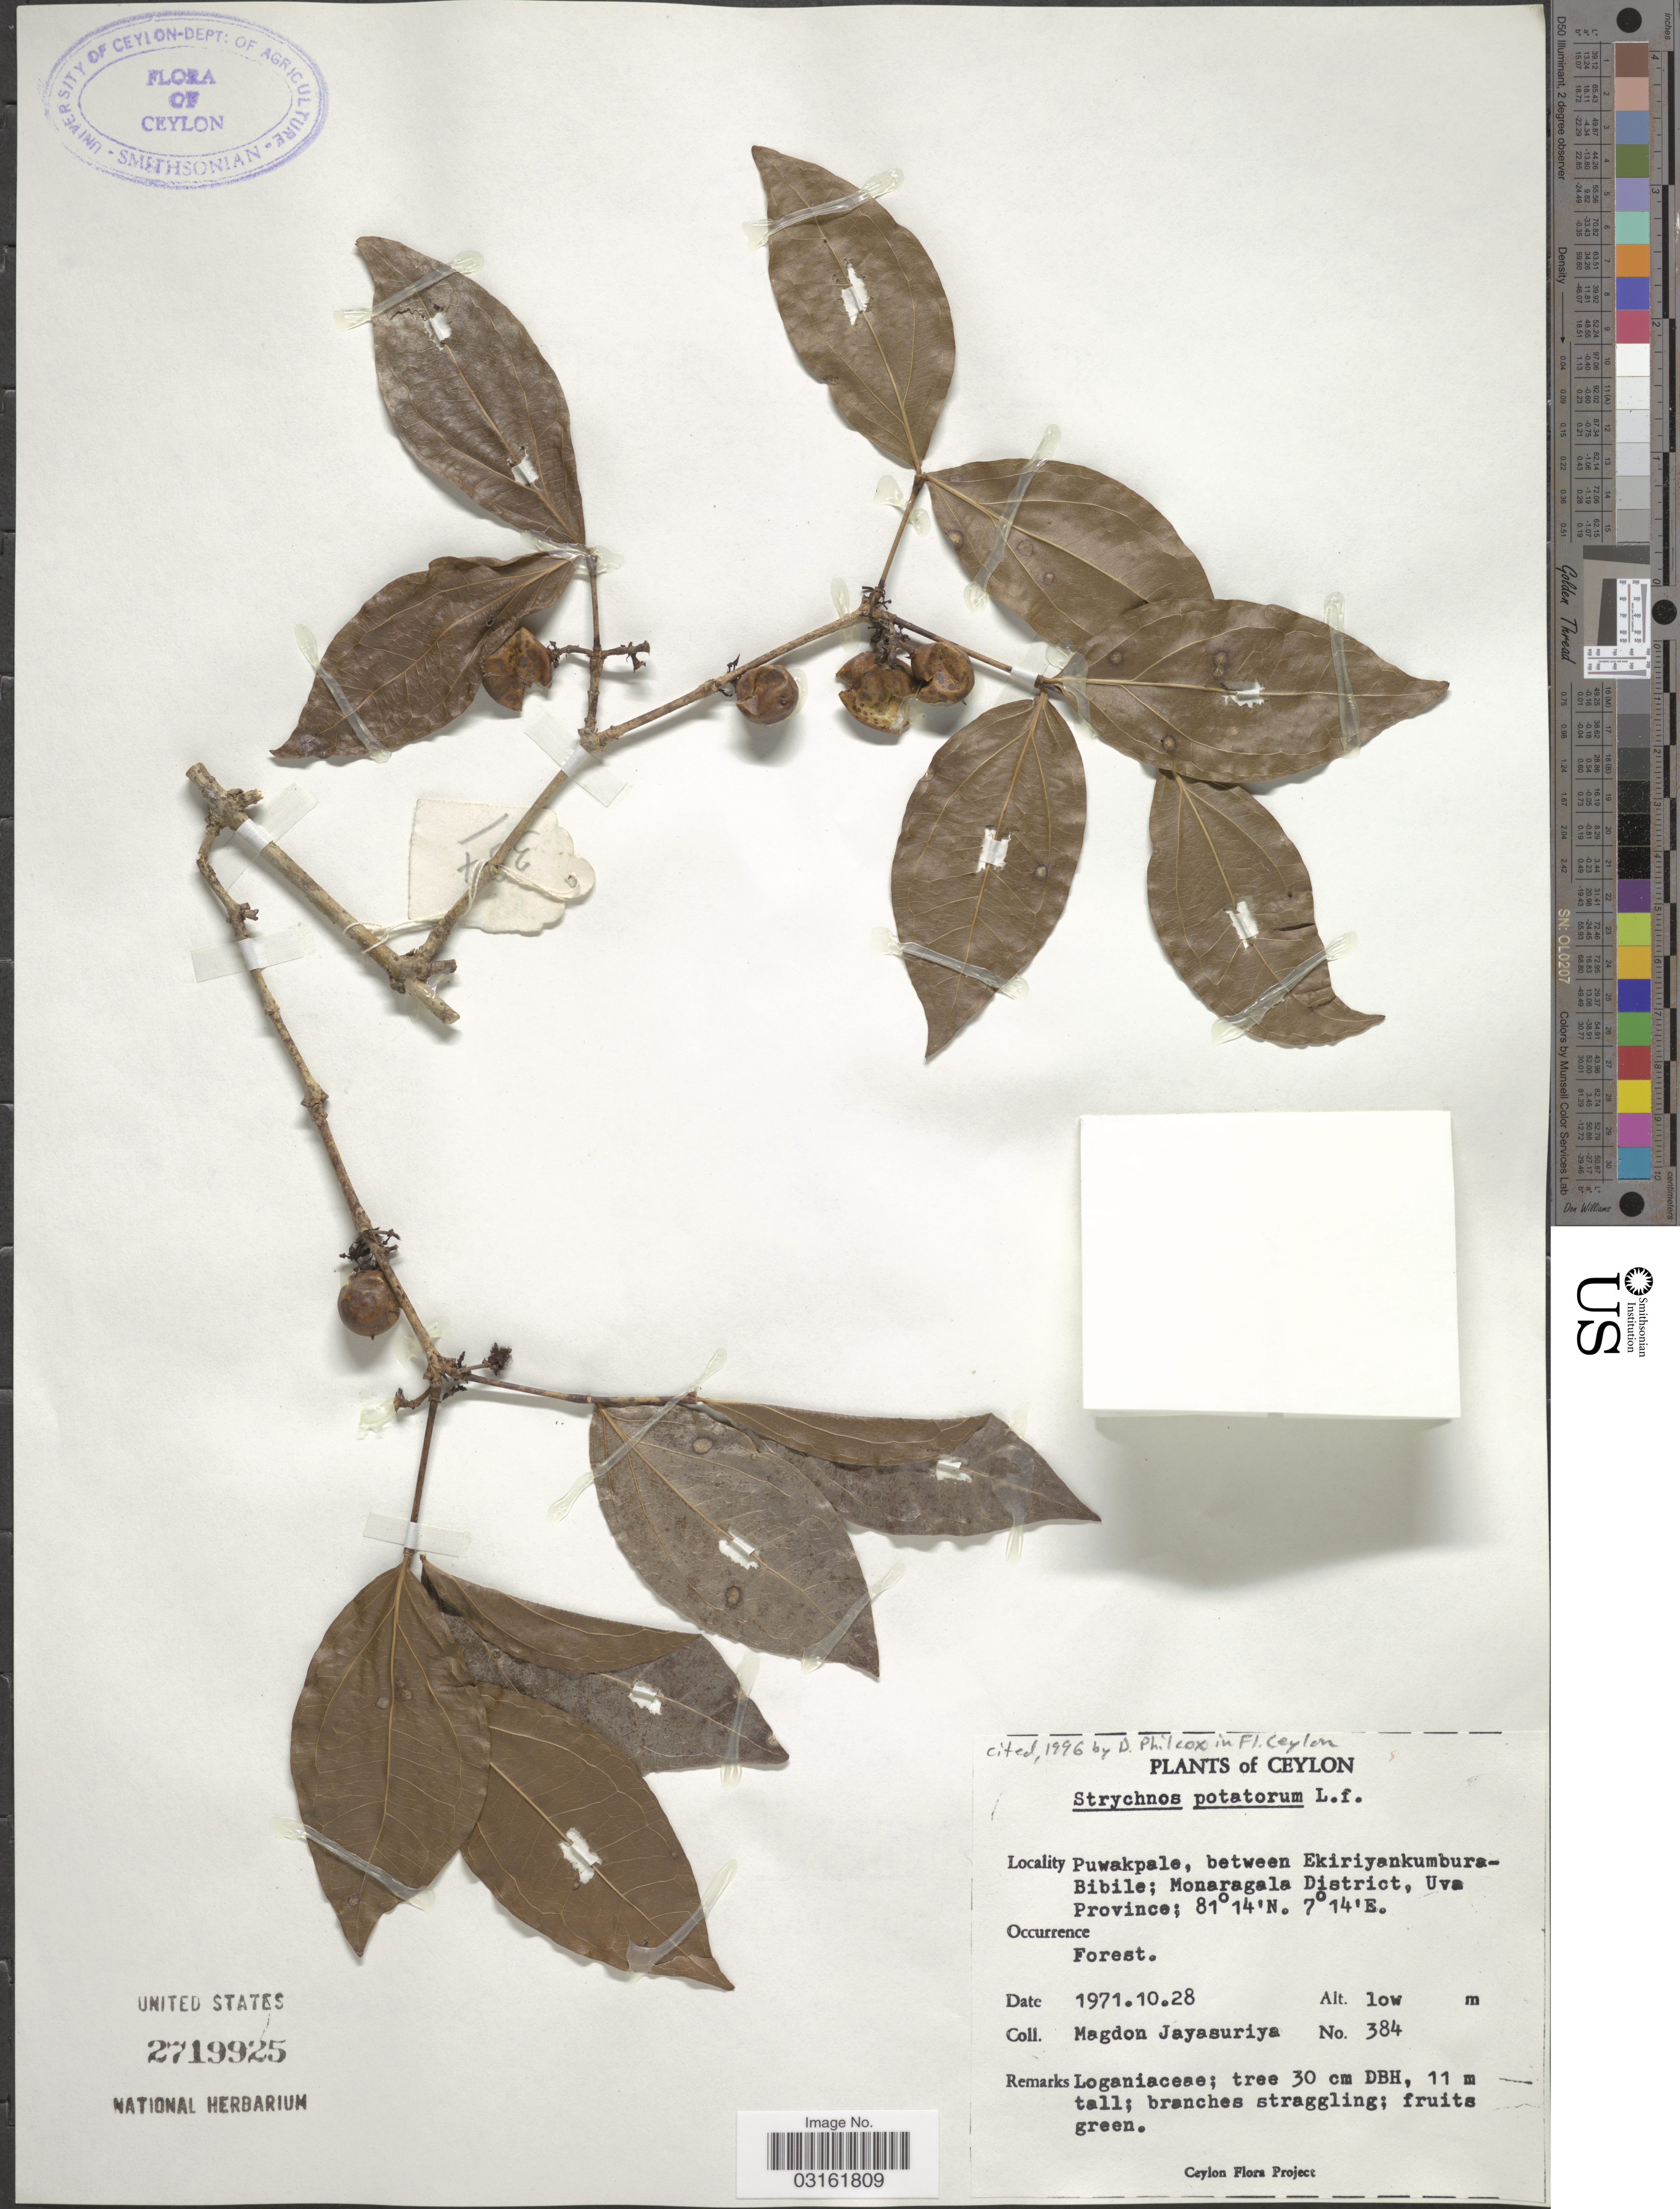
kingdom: Plantae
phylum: Tracheophyta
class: Magnoliopsida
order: Gentianales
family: Loganiaceae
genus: Strychnos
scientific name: Strychnos potatorum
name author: L. f.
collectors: A. H. Jayasuriya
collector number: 384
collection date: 1971-10-28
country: Sri Lanka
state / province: Uva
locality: Ceylon. Puwakpale, between Ekiriyankumbura-Bibile; Monaragala District.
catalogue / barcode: US 2719925